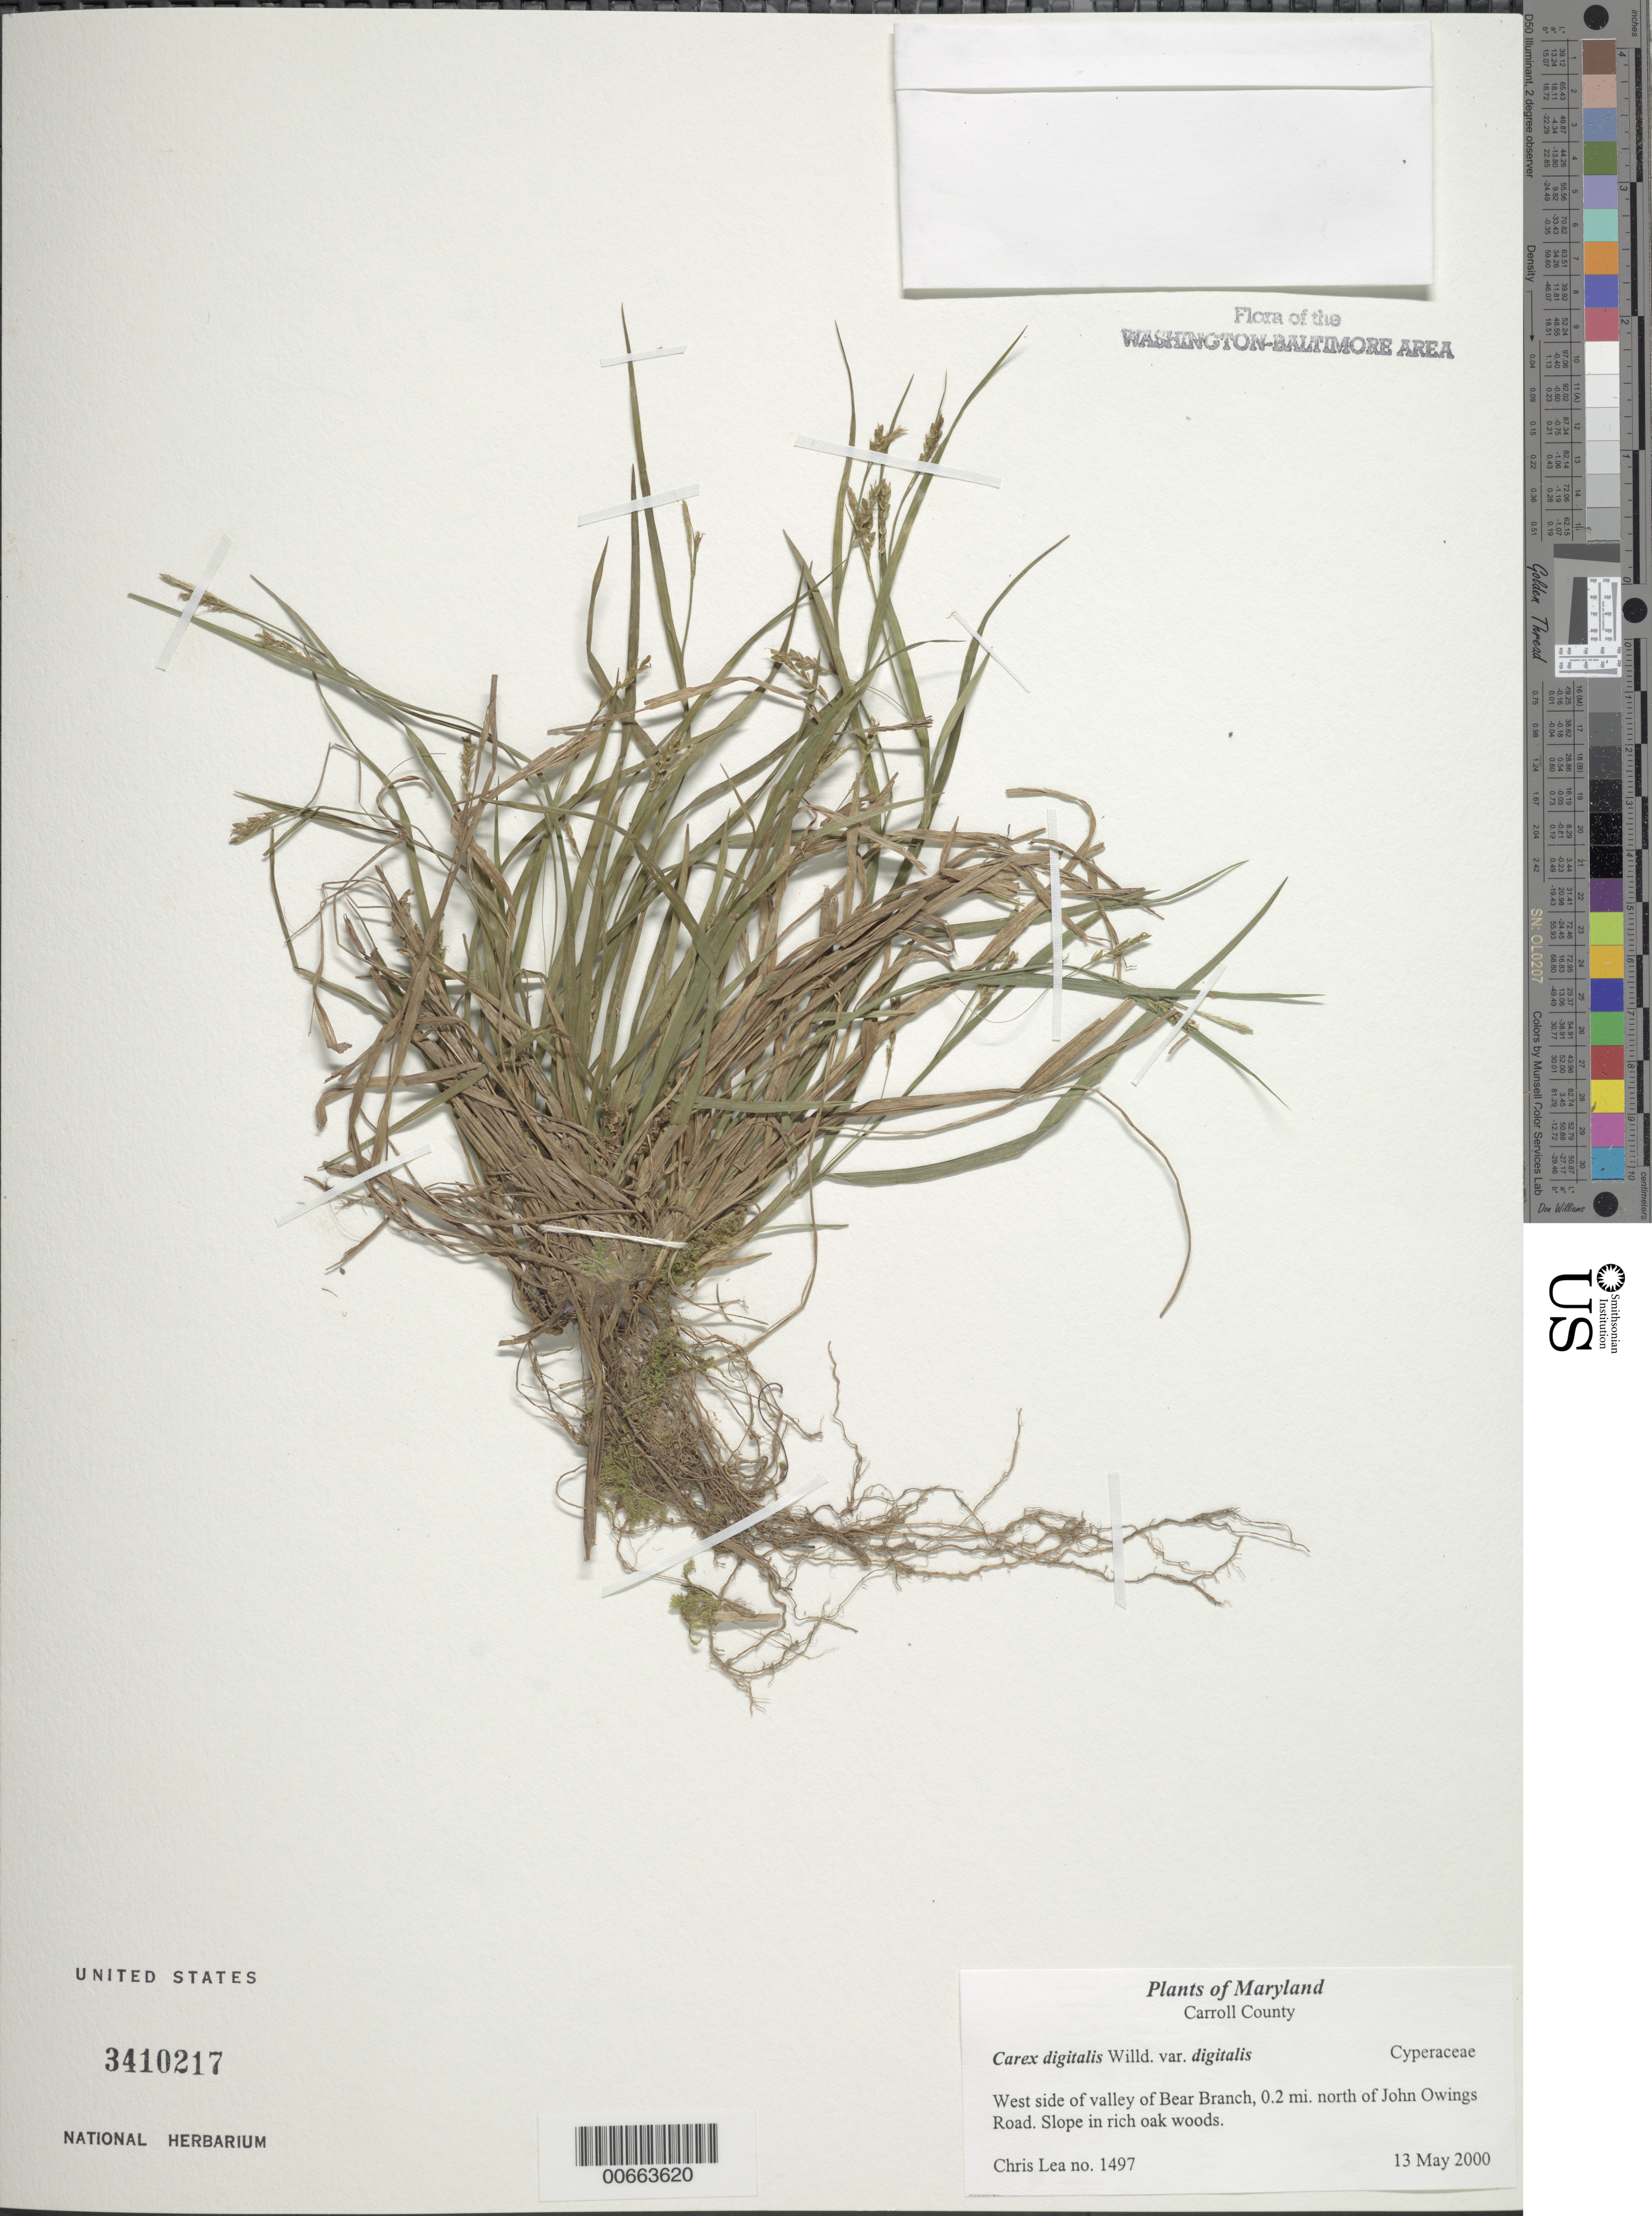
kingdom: Plantae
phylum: Tracheophyta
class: Liliopsida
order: Poales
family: Cyperaceae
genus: Carex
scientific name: Carex digitalis var. digitalis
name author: Willd.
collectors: C. Lea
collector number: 1497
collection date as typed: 13 May 2000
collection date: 2000-05-13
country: United States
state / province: Maryland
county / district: Montgomery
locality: West side of valley of Bear Branch, 0.2 mi. north of John Owings Road (1 mi. northeast of Mount Pleasant).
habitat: Slope in rich oak woods.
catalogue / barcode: US 3410217